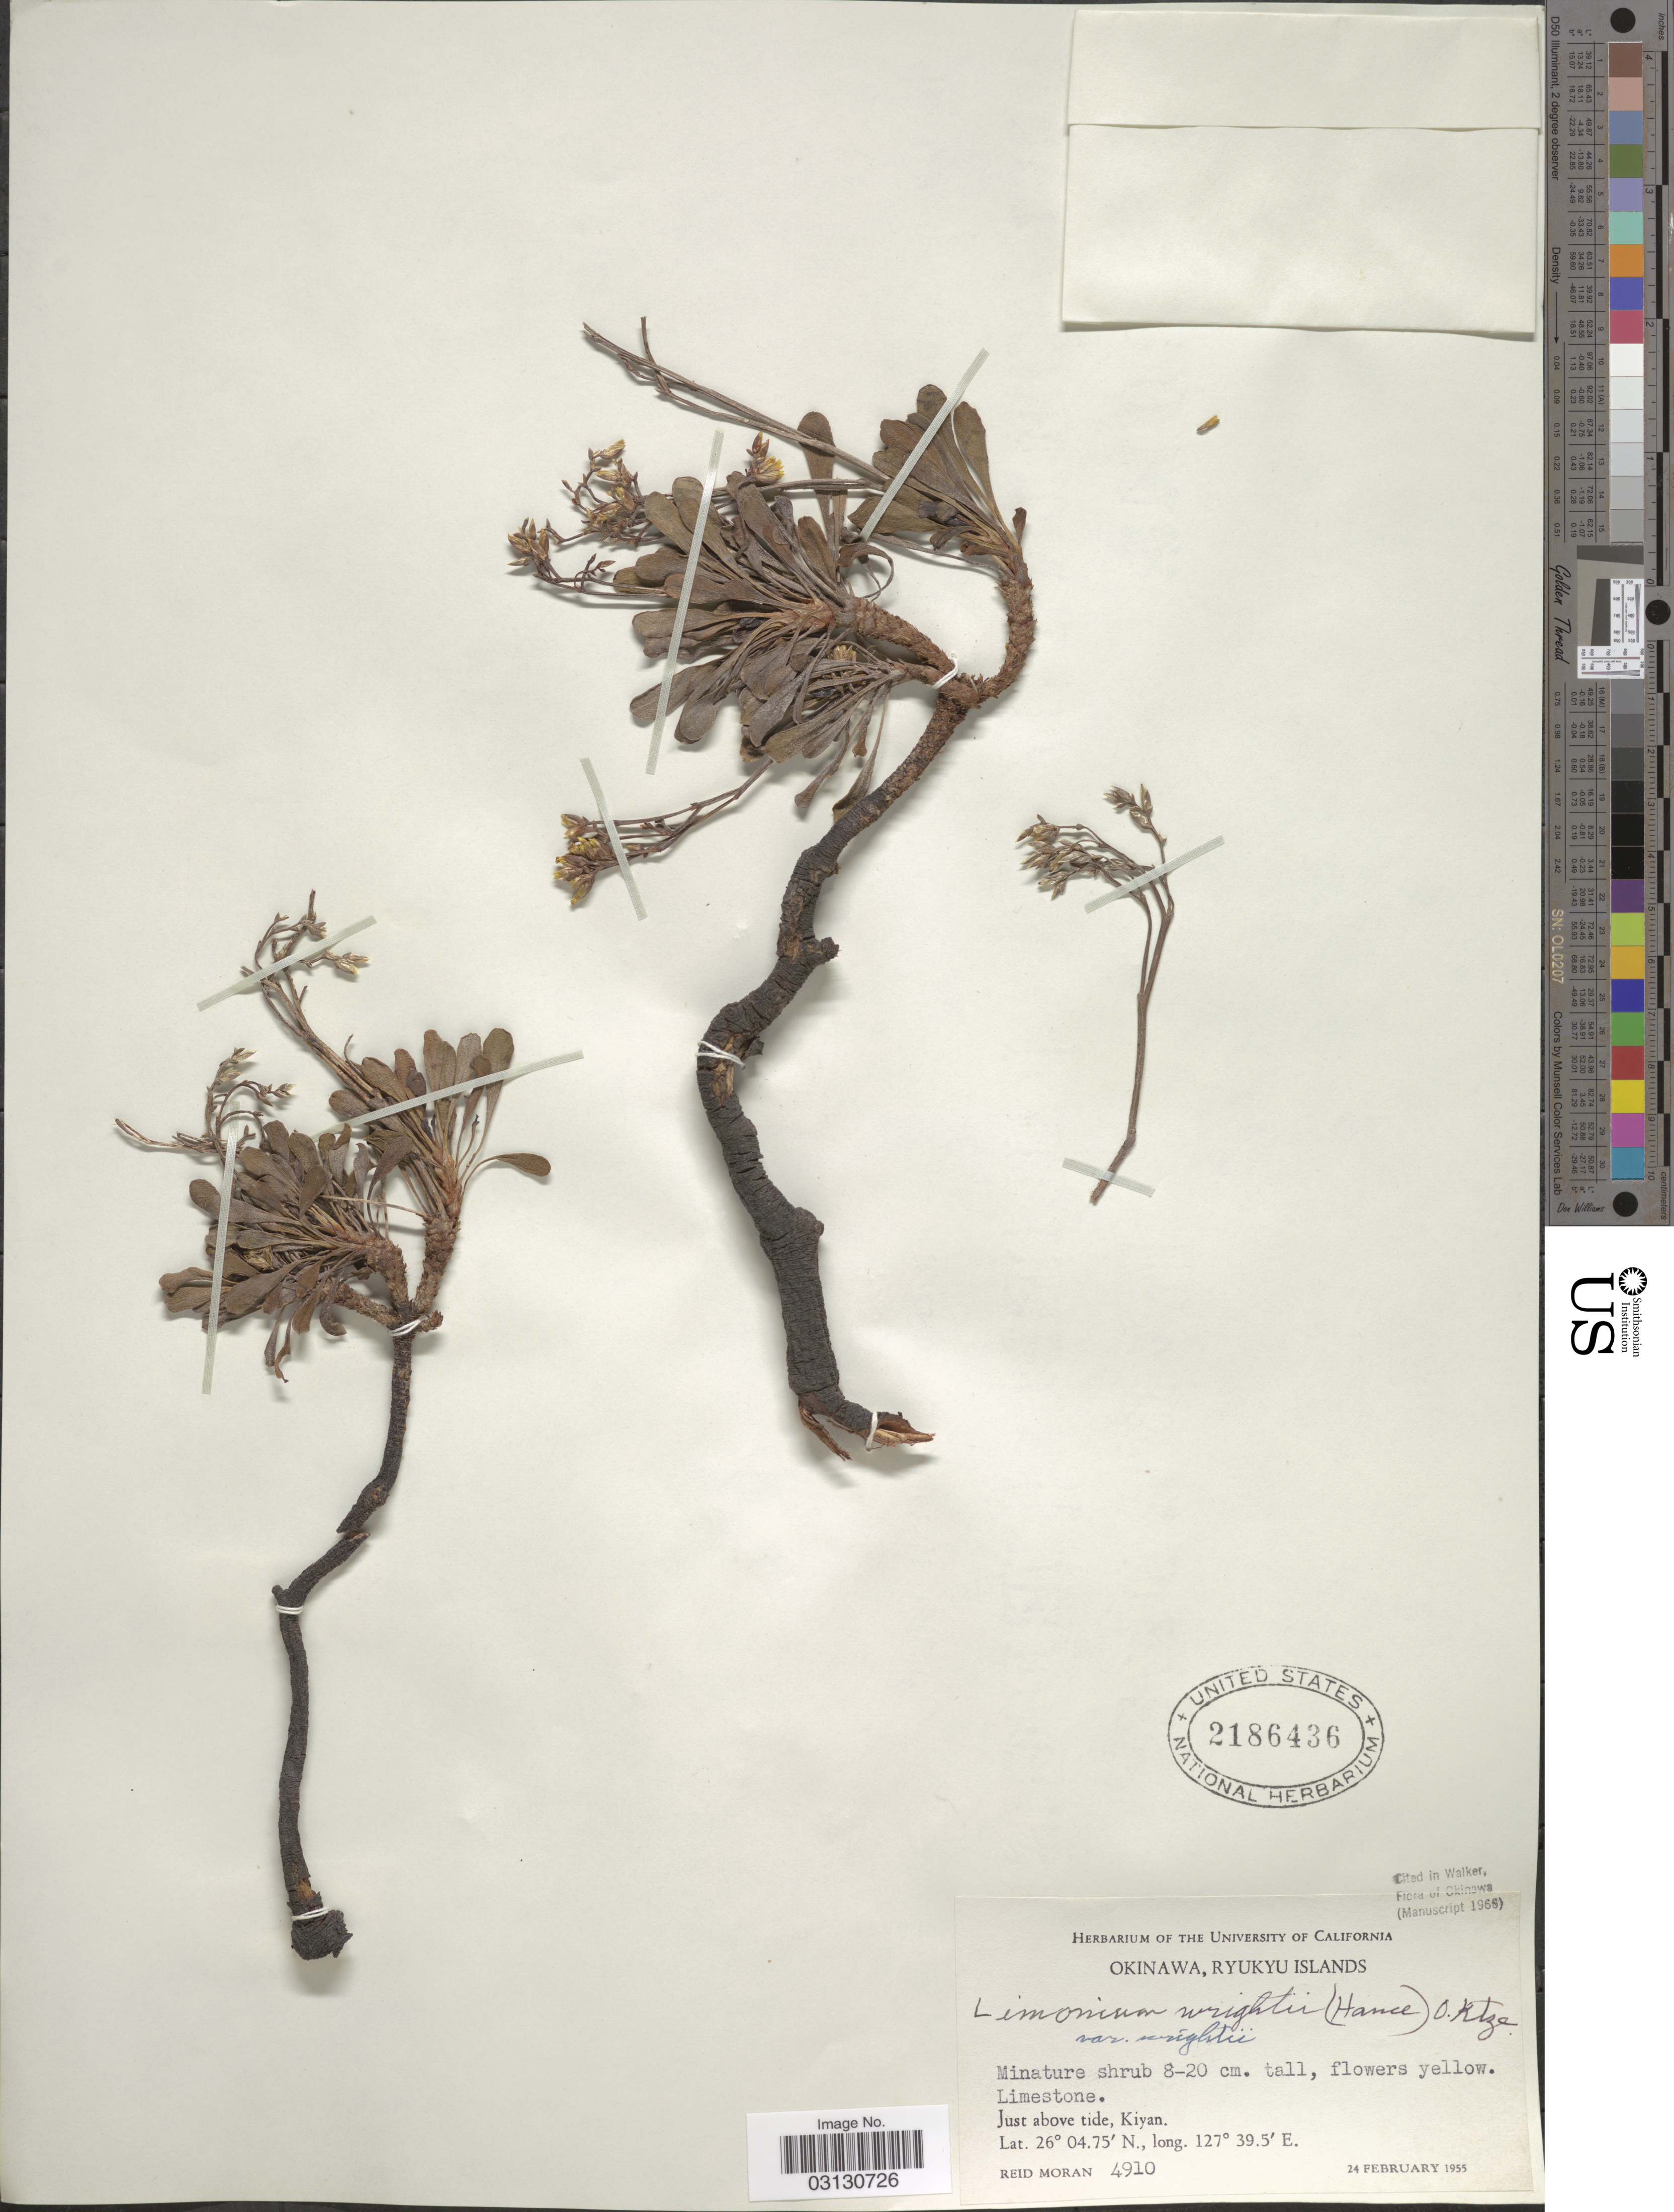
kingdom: Plantae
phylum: Tracheophyta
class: Magnoliopsida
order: Caryophyllales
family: Plumbaginaceae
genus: Limonium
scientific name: Limonium wrightii var. wrightii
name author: (Hance) Kuntze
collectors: R. Moran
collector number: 4910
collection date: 1955-02-24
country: Japan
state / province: Okinawa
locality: Okinawa, Ryukyu Islands, Just above tide, Kiyan.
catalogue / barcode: US 2186436